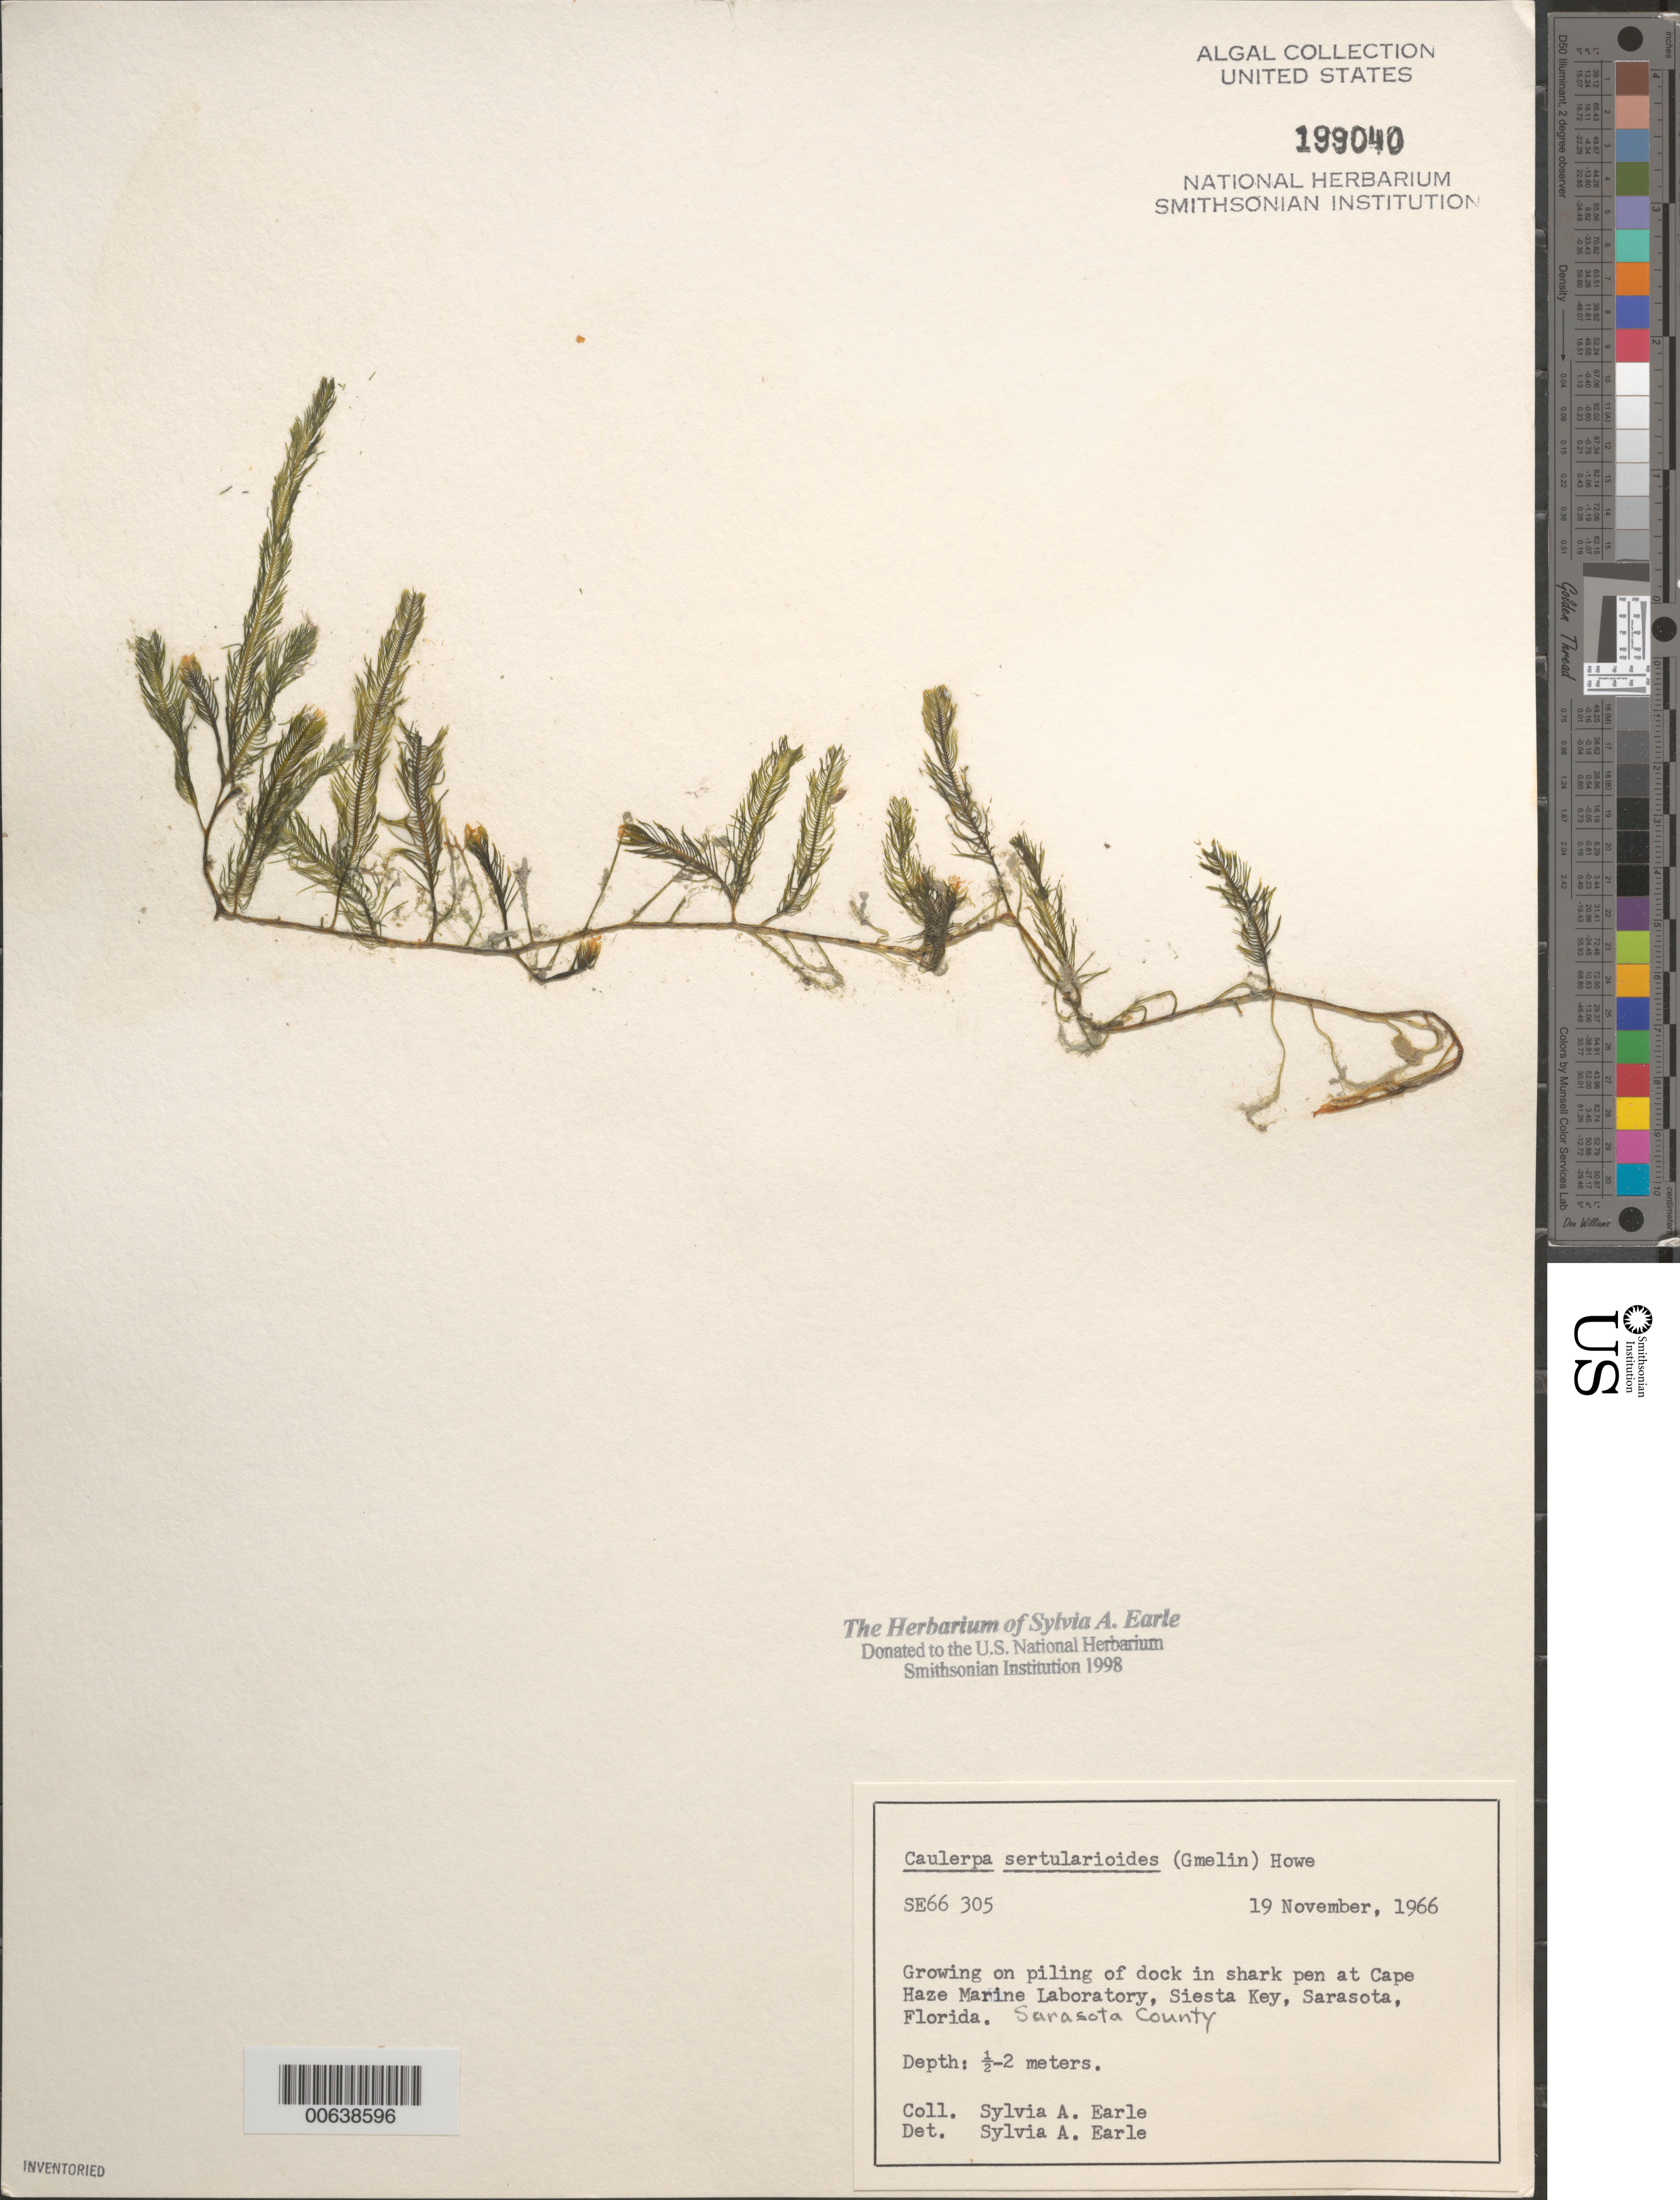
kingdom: Plantae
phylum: Chlorophyta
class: Ulvophyceae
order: Bryopsidales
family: Caulerpaceae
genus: Caulerpa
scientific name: Caulerpa sertularioides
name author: (S.G. Gmel.) M. Howe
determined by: Earle, S. A.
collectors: S. A. Earle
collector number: Se 66305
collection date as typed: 19 Nov 1966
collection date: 1966-11-19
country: United States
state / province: Florida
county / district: Sarasota County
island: Siesta Key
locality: Cape Haze Marine Laboratory, Sarasota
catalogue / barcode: US 199040